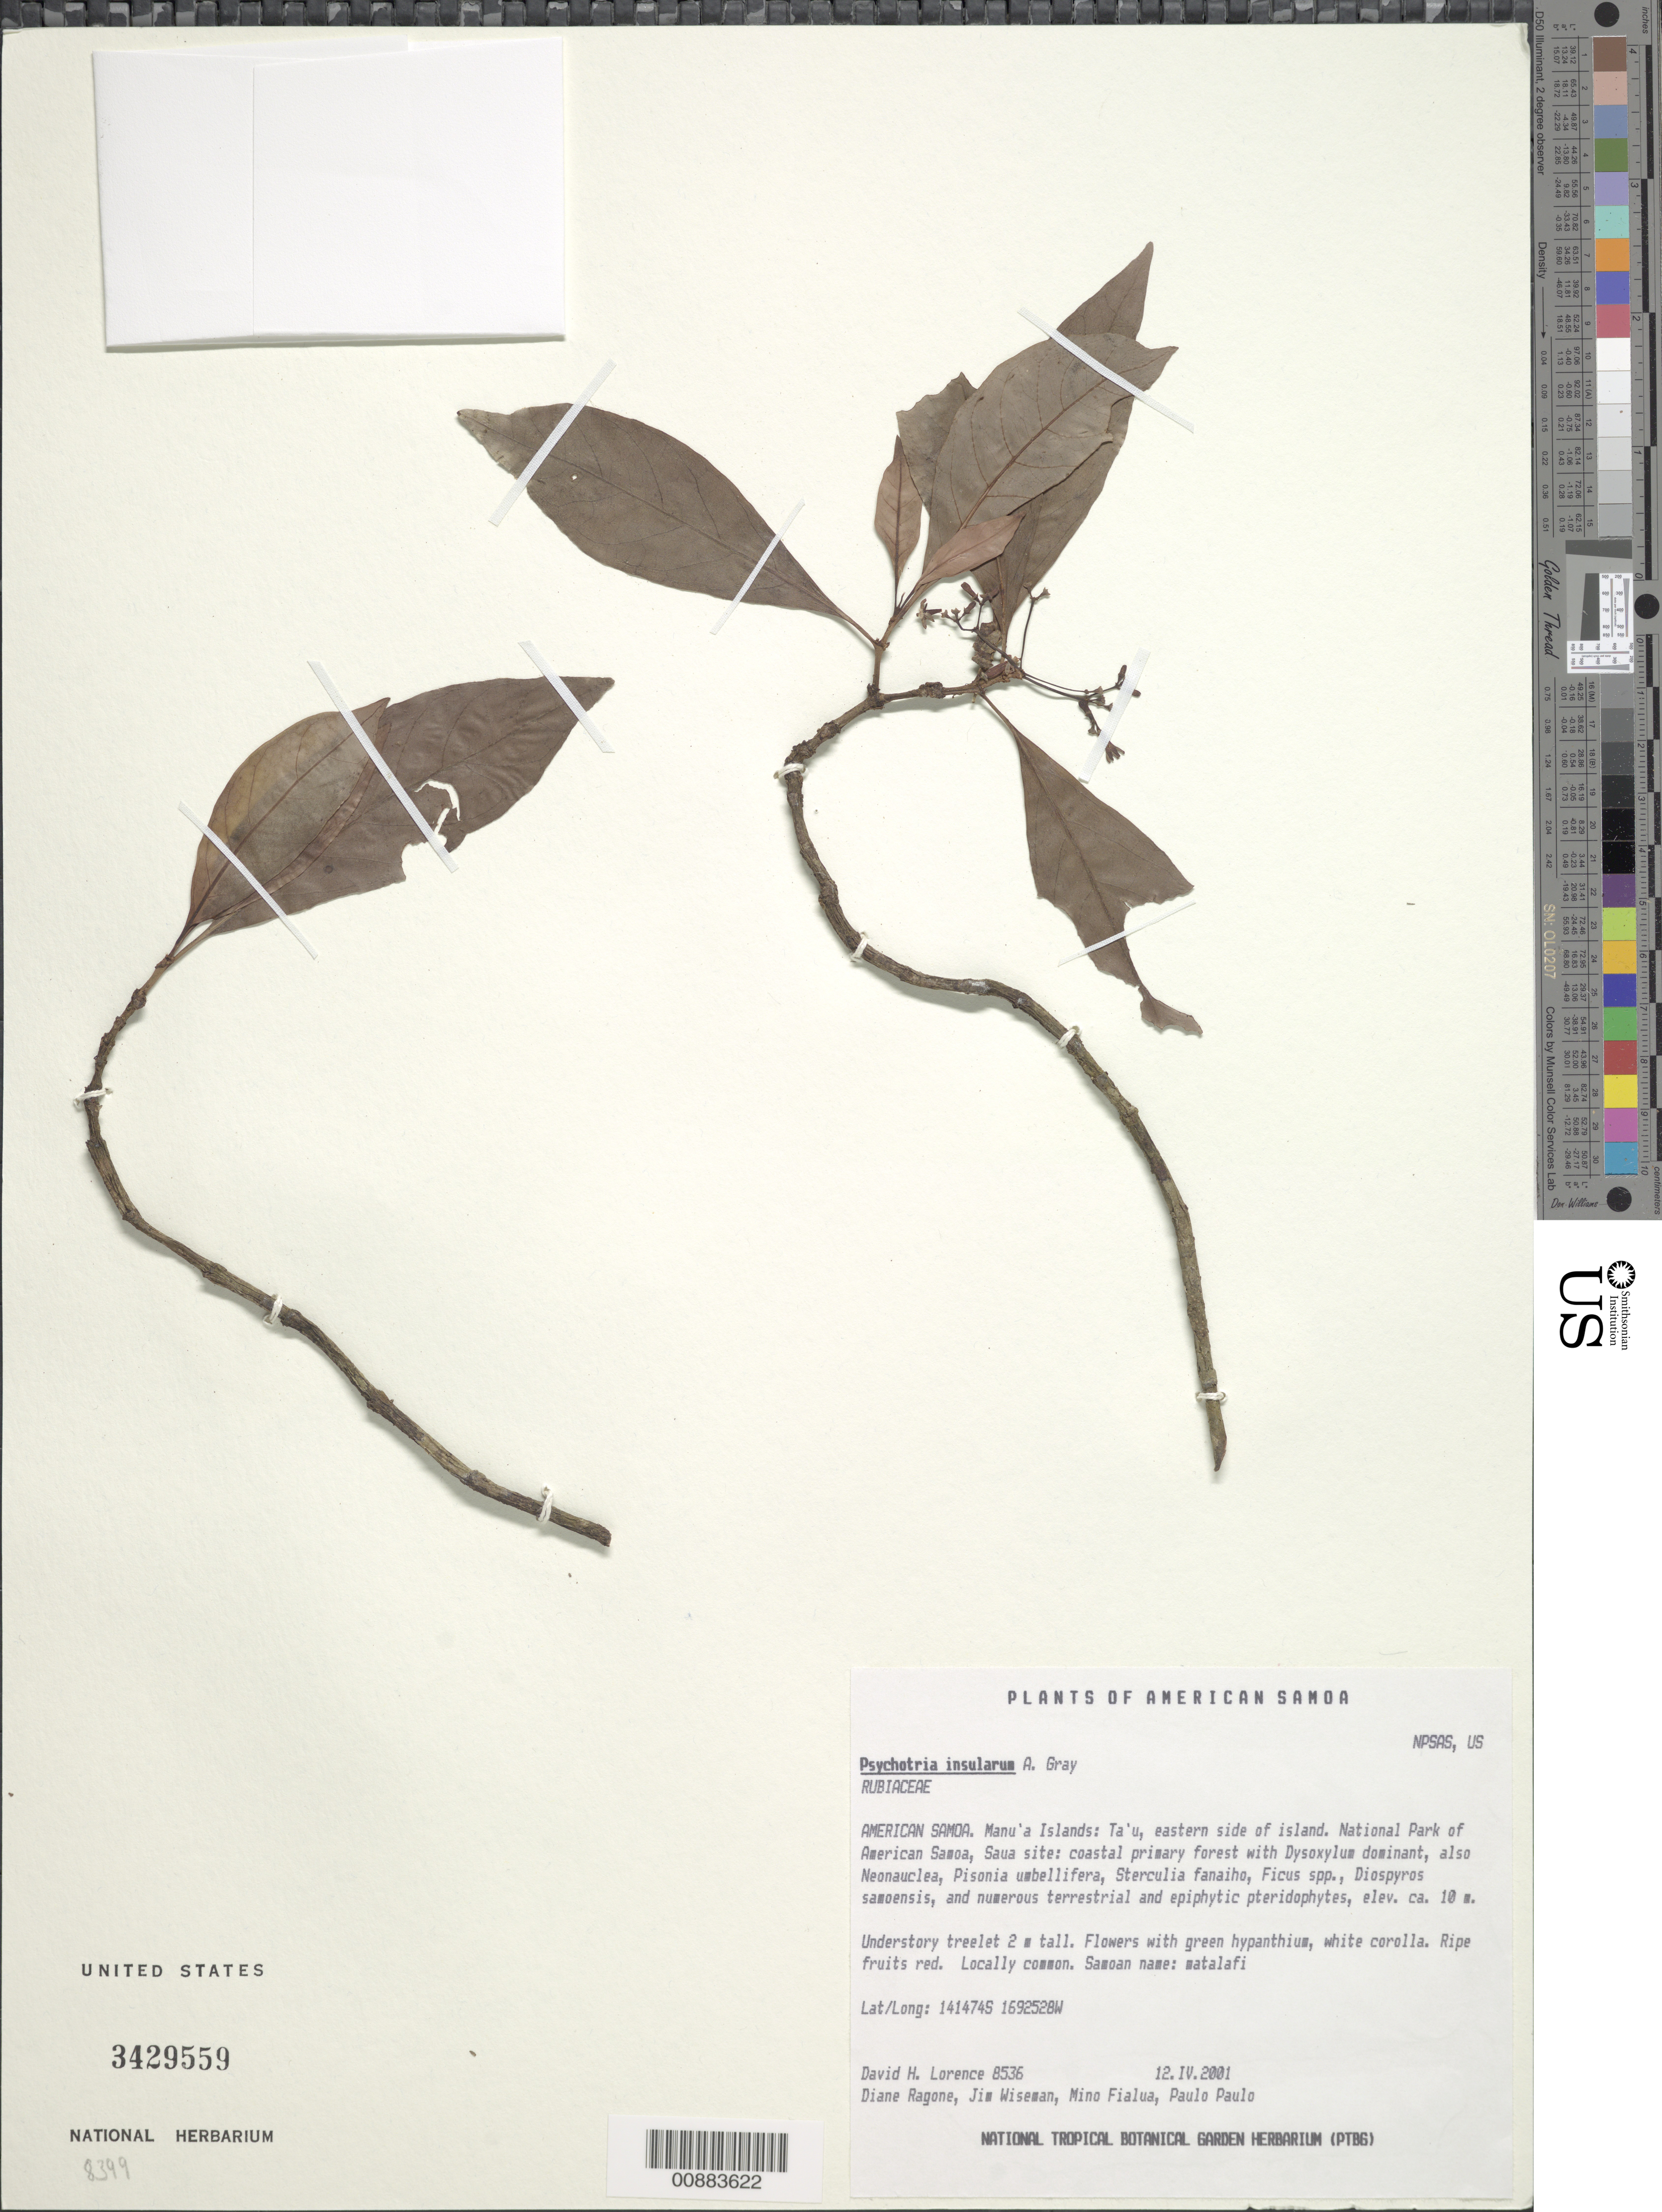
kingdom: Plantae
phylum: Tracheophyta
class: Magnoliopsida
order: Gentianales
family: Rubiaceae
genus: Psychotria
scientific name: Psychotria insularum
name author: A. Gray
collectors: D. Lorence, D. Ragone, J. Wiseman, M. Fialua & -. Paulo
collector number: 8536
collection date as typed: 12 Apr 2001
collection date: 2001-04-12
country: American Samoa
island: Ta'u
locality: Eastern side of island, National Park of American Samoa, Saua site, Manu'a Is.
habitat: Coastal primary forest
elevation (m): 10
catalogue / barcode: US 3429559